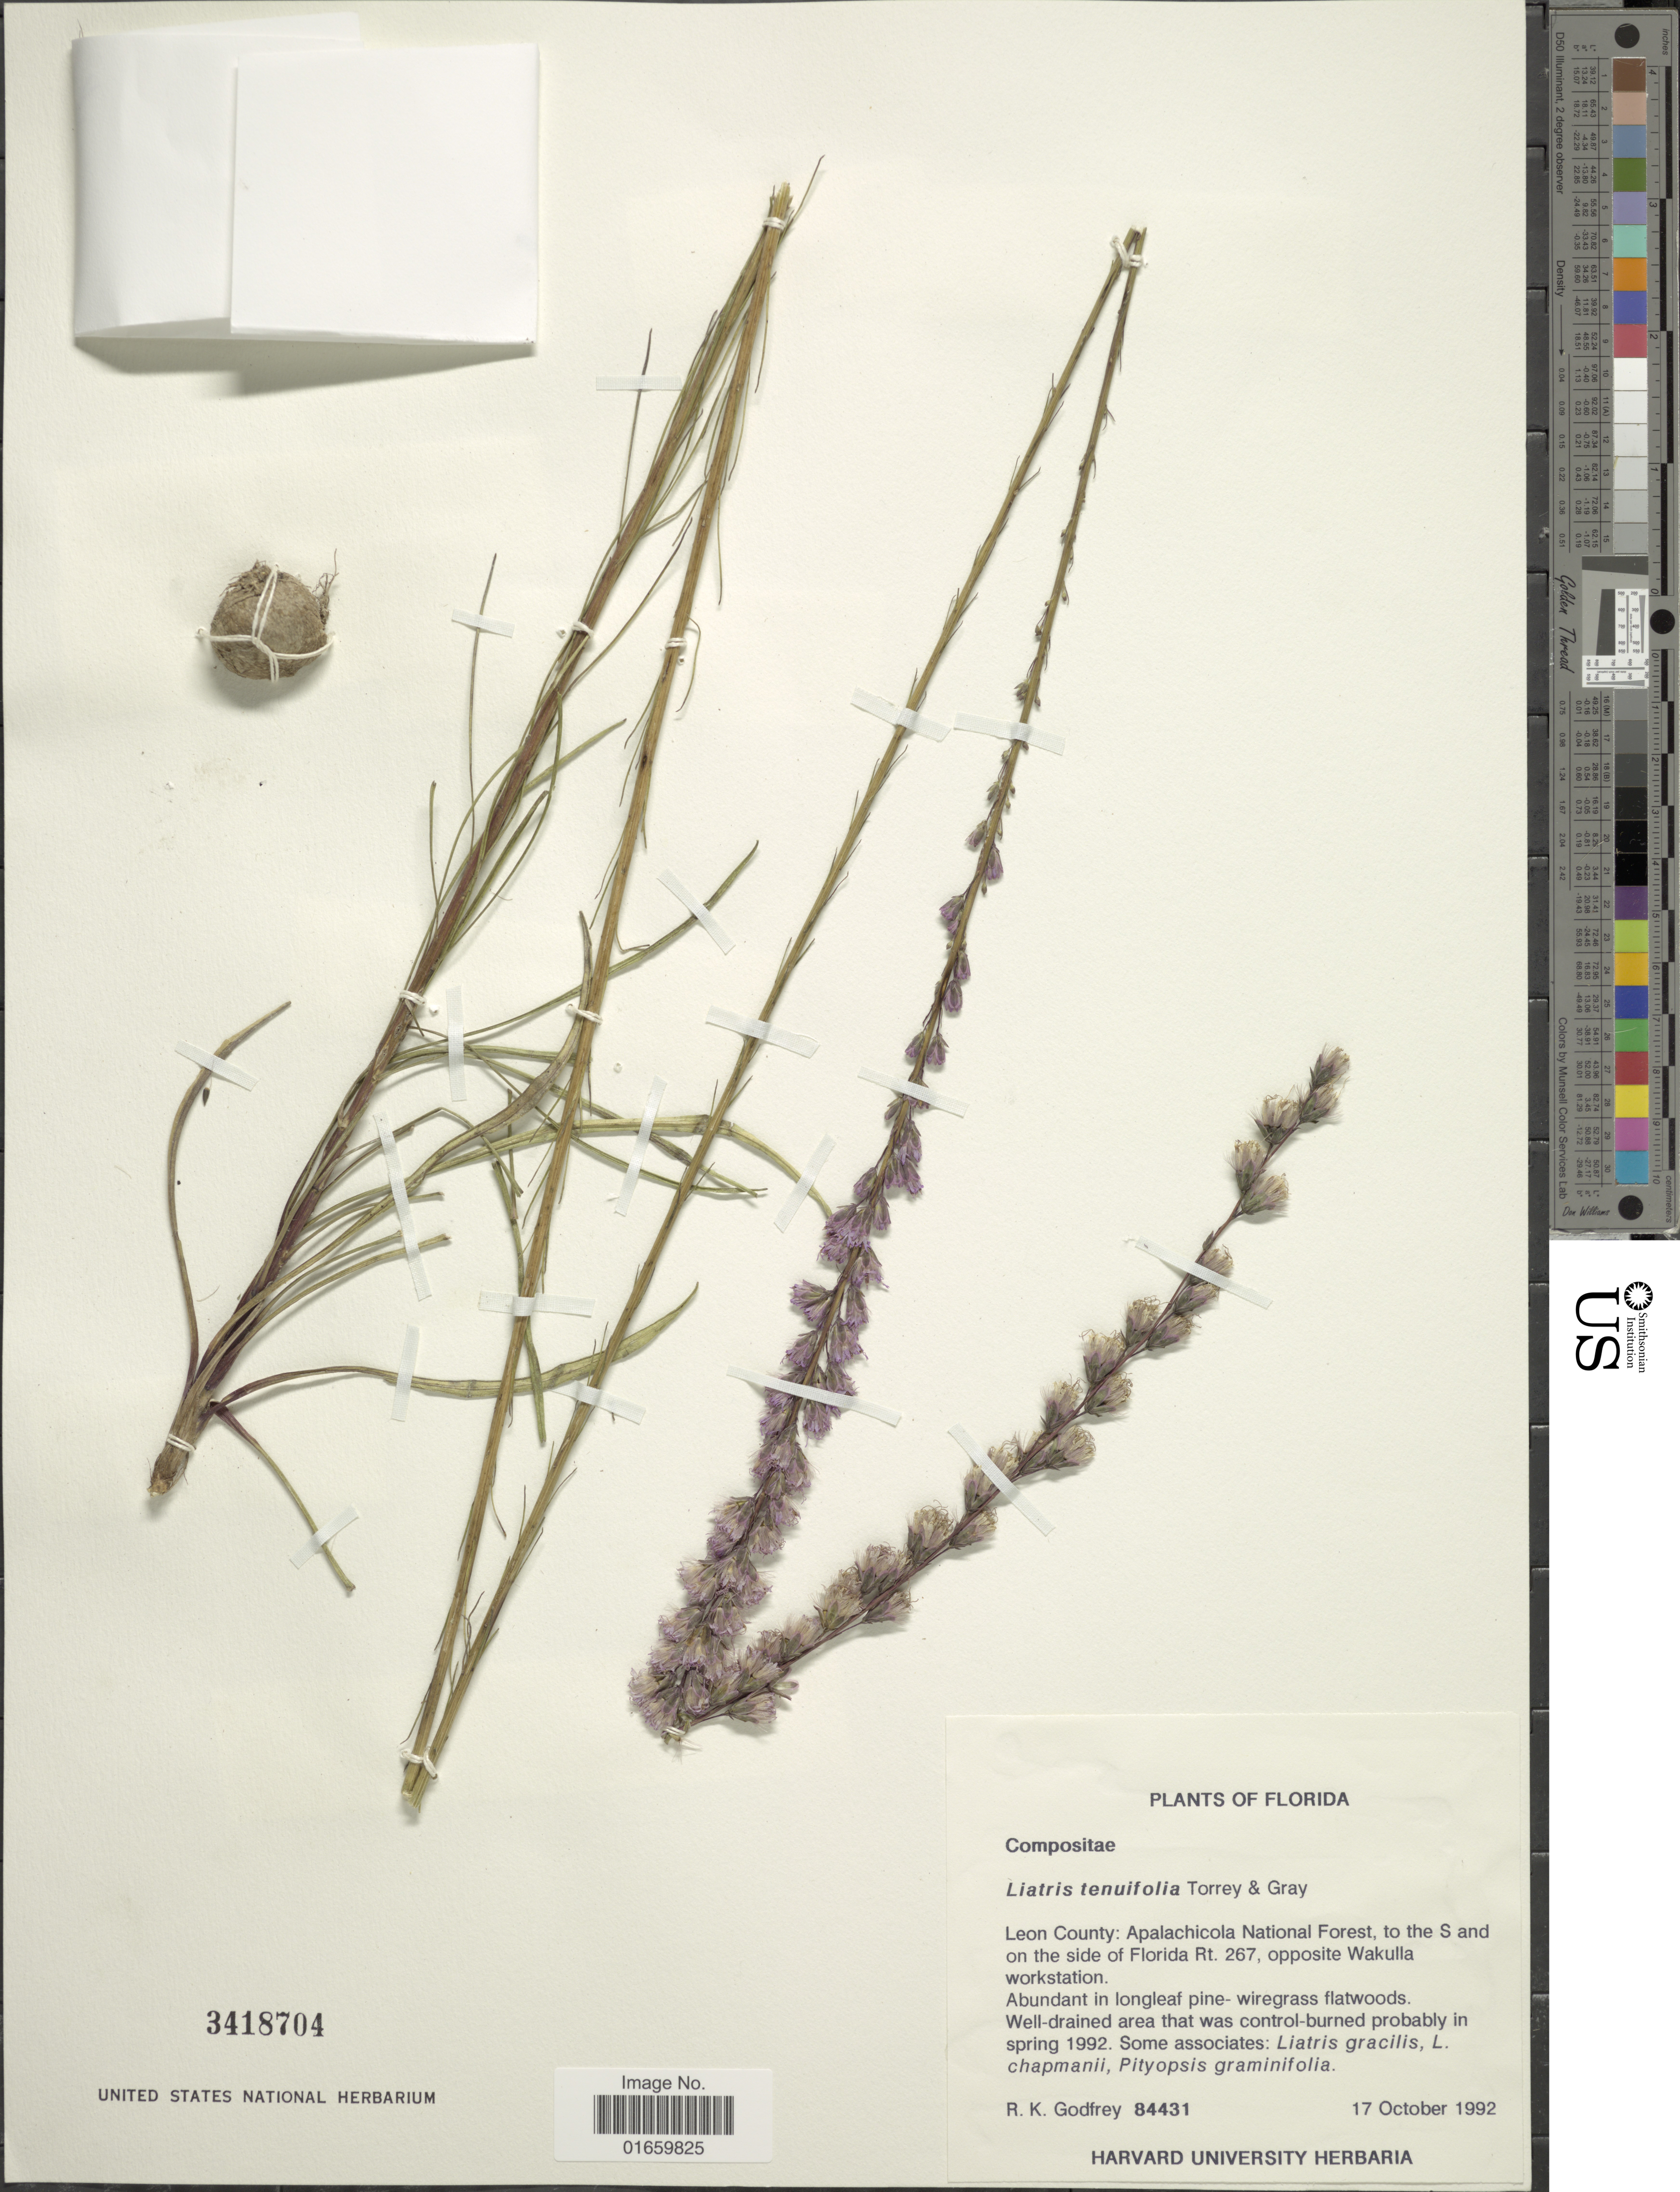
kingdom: Plantae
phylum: Tracheophyta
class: Magnoliopsida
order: Asterales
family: Asteraceae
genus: Liatris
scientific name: Liatris tenuifolia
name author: Nutt.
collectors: R. K. Godfrey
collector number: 84431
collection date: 1992-10-17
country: United States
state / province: Florida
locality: Leon County: Apalachicola National Forest, to the S and on the side of Florida Rt. 267, opposite Wakulla workstation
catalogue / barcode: US 3418704